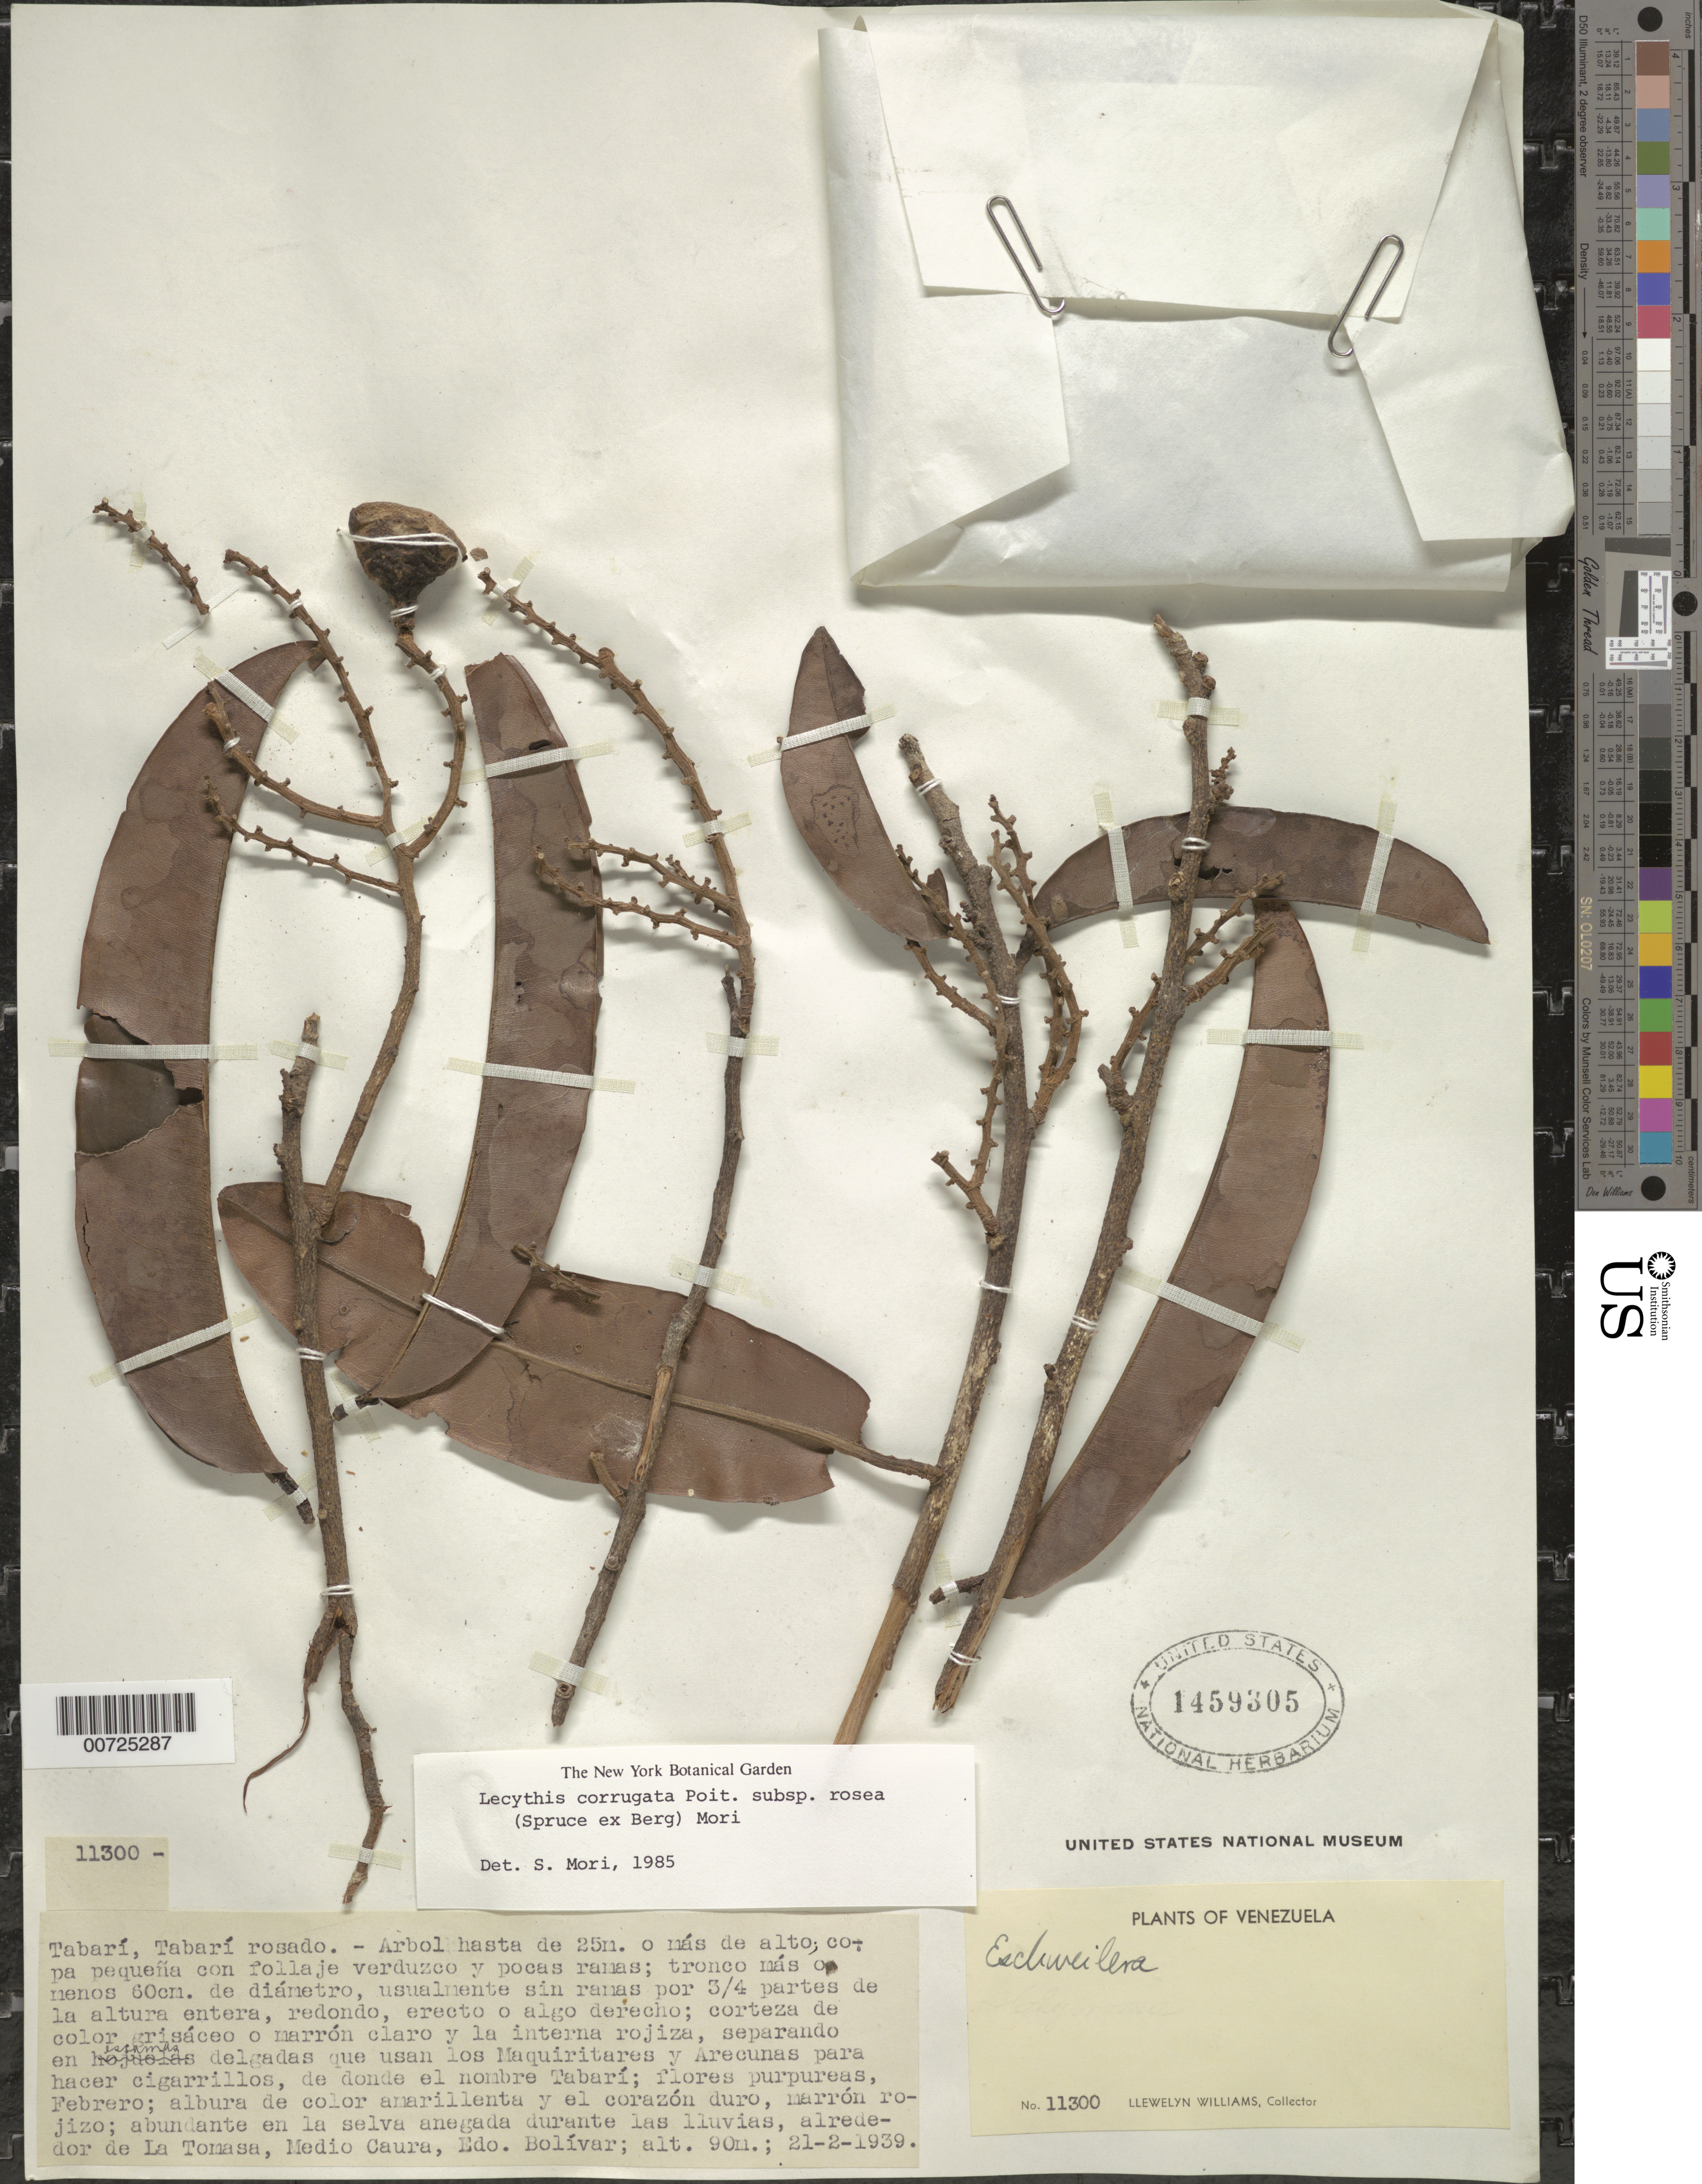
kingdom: Plantae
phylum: Tracheophyta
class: Magnoliopsida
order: Ericales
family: Lecythidaceae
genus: Lecythis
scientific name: Lecythis corrugata subsp. rosea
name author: (O. Berg) S.A. Mori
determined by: Mori, Scott A.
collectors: Ll. Williams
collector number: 11300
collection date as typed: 21-Feb-39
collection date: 1939-02-21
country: Venezuela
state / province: Bolívar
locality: La Tomasa, Medio Caura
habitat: Selva anegada durante las lluvias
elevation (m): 90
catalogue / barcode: US 1459305